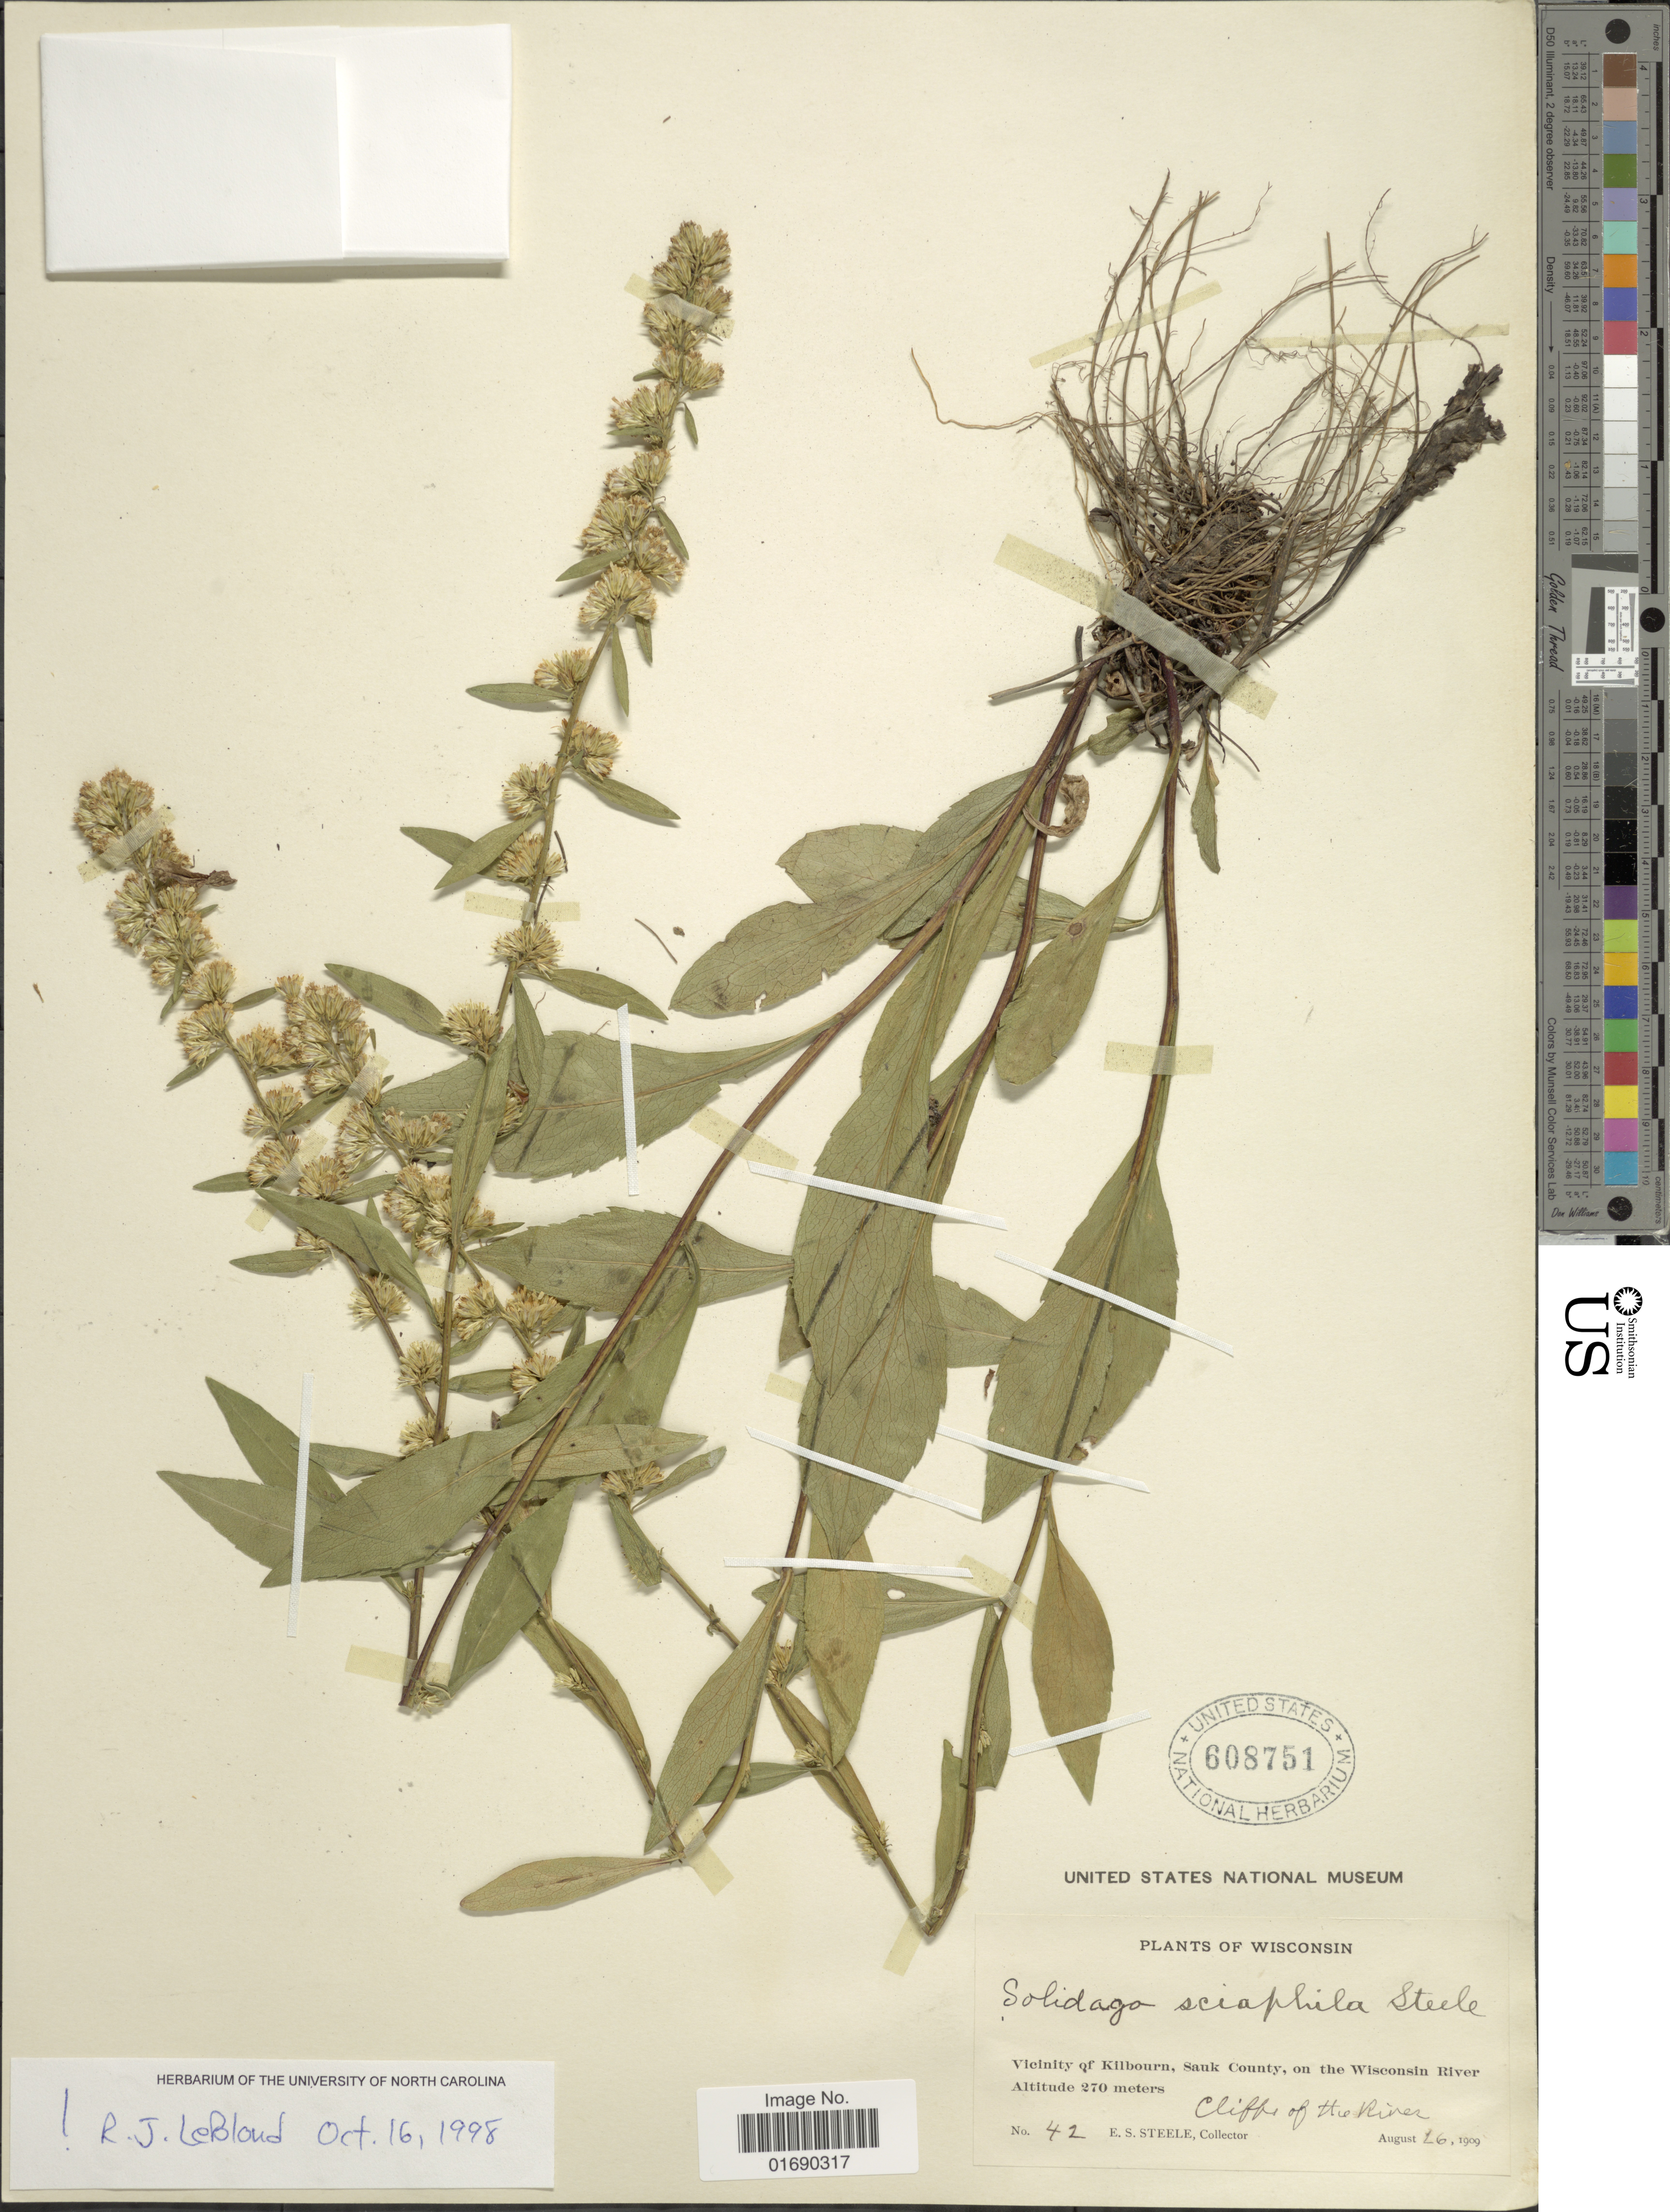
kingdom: Plantae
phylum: Tracheophyta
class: Magnoliopsida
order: Asterales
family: Asteraceae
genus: Solidago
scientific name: Solidago sciaphila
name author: E.S. Steele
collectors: E. Steele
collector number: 42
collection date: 1909-08-26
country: United States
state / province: Wisconsin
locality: Vicinity of Kilbourn, Sauk County, on the Wisconsin River, Cliffs of River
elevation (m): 270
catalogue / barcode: US 608751